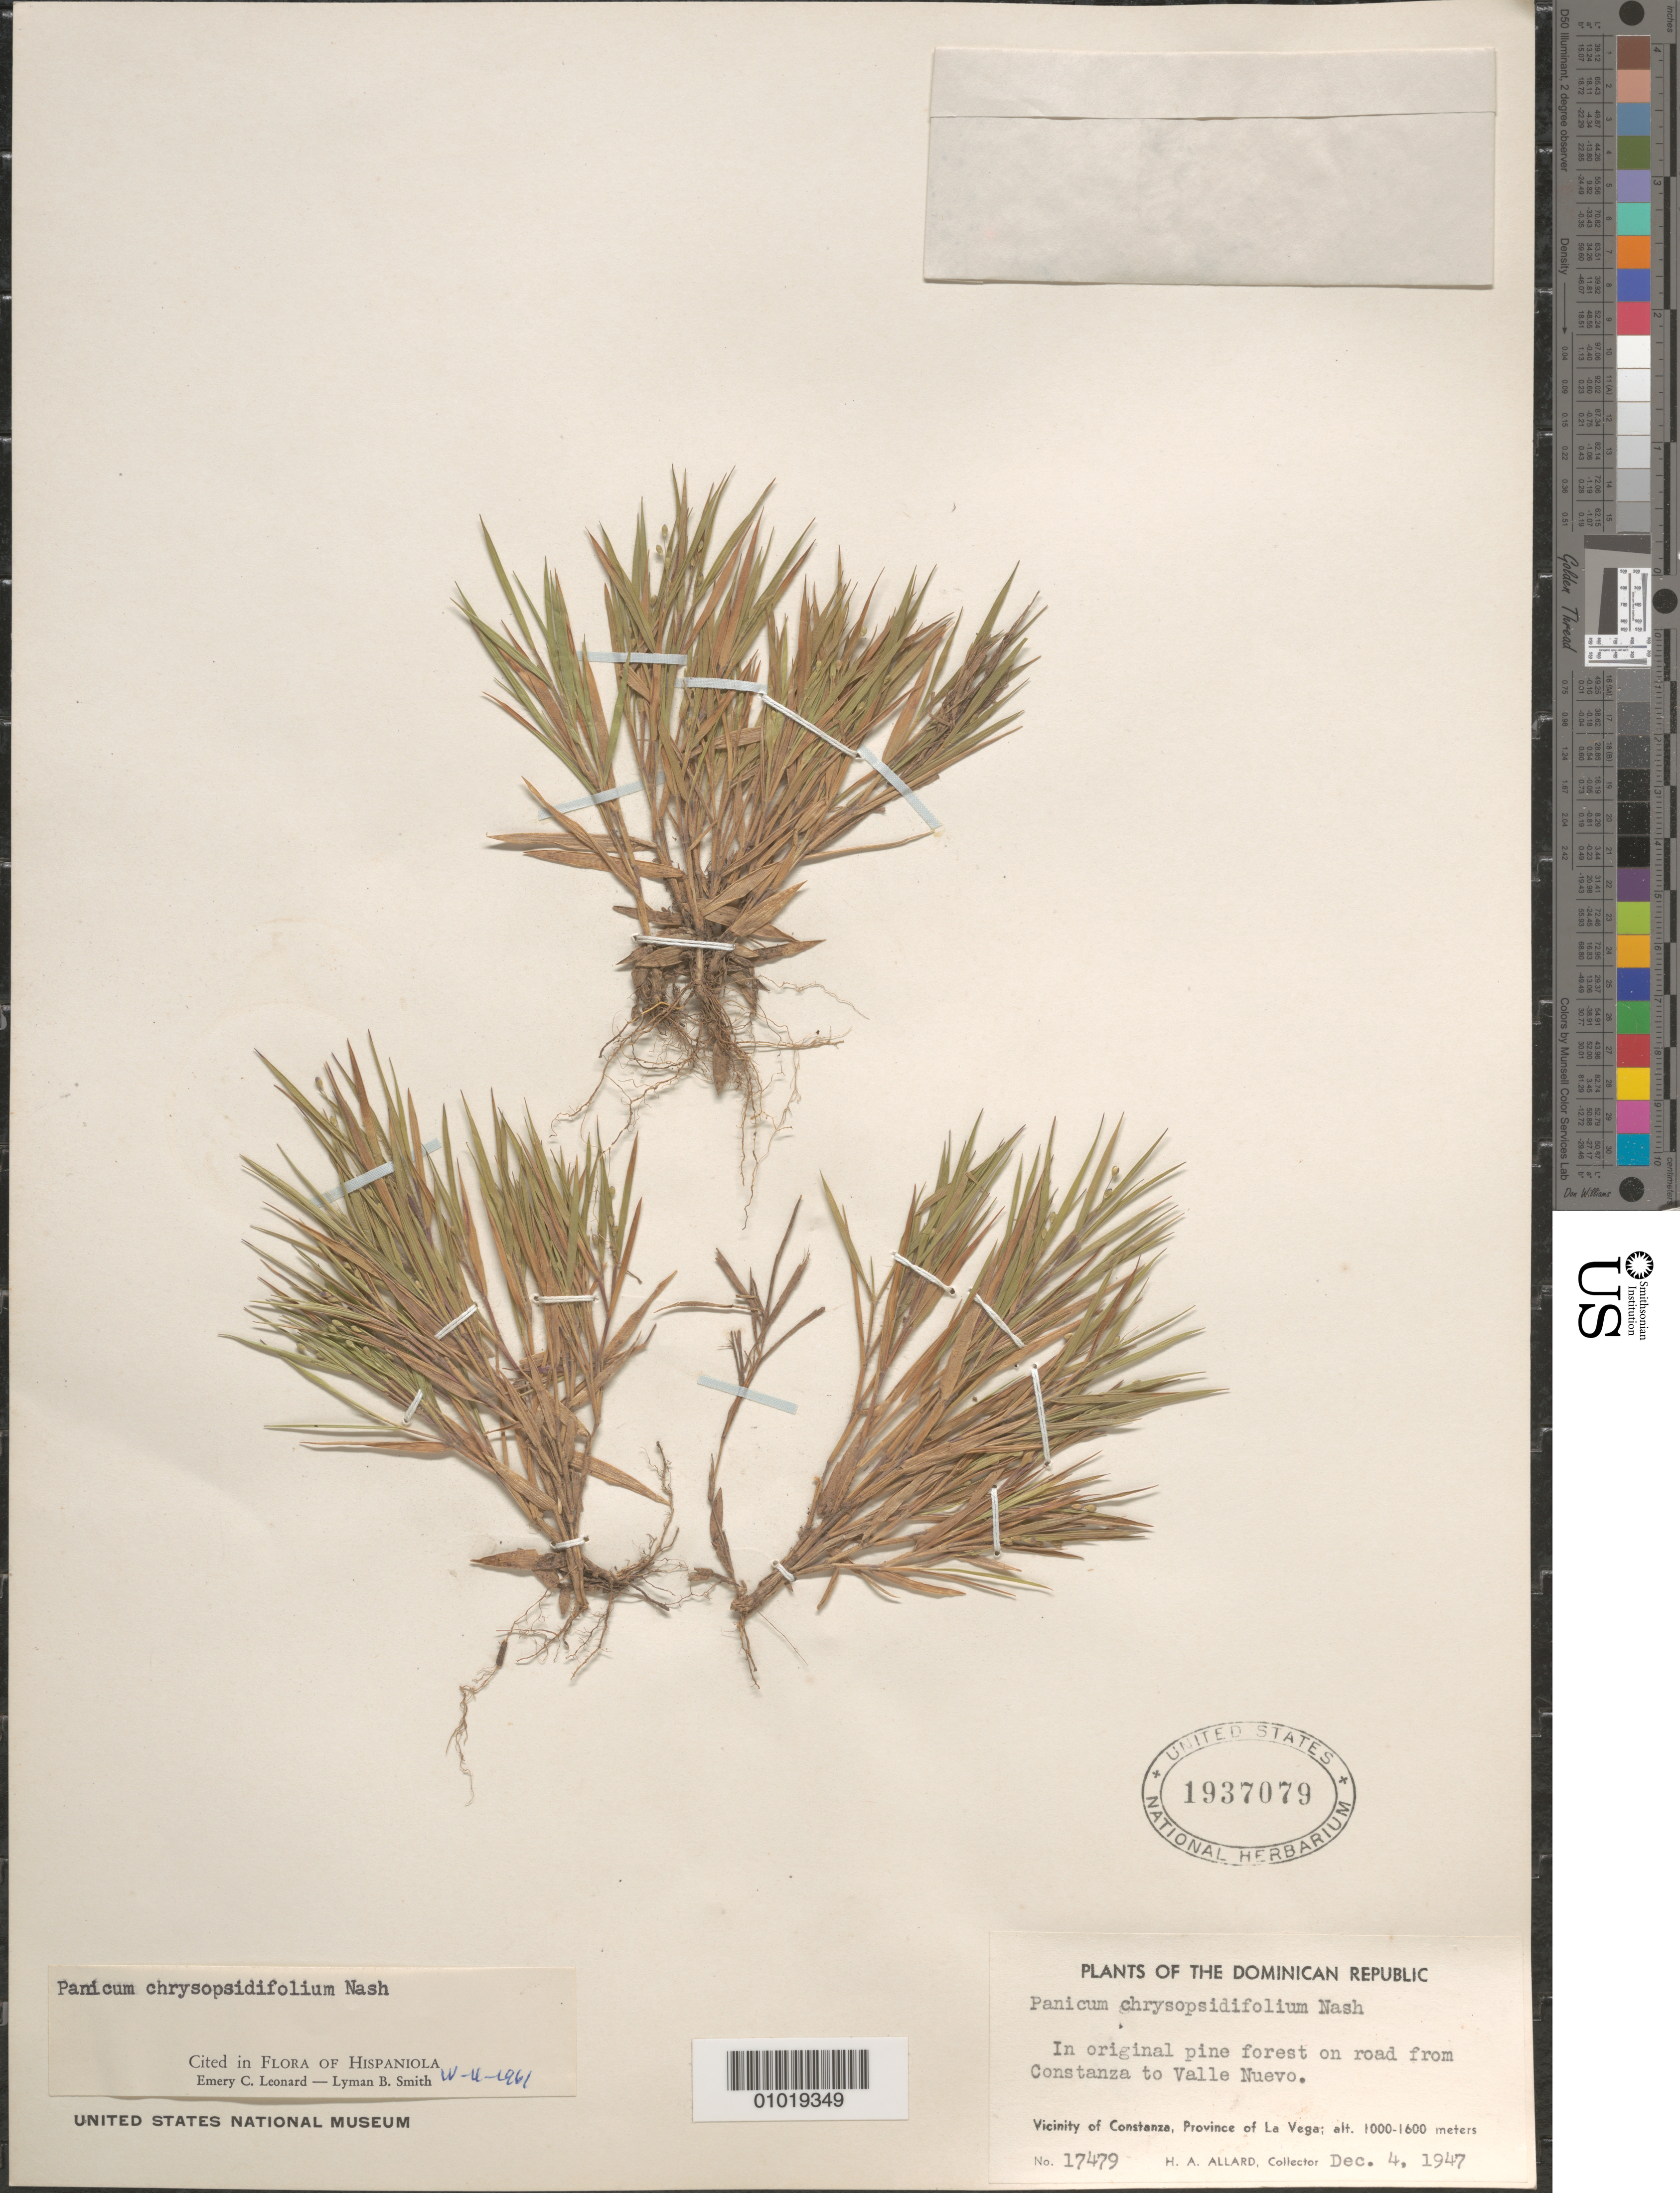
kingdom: Plantae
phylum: Tracheophyta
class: Liliopsida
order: Poales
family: Poaceae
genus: Panicum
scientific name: Panicum chrysopsidifolium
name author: Nash ex Small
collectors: H. A. Allard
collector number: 17479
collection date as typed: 04 Dec 1947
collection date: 1947-12-04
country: Dominican Republic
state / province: La Vega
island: Hispaniola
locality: In original pine forest on road from Constanza to Valle Nuevo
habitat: in original pine forest on road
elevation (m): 1000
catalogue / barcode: US 1937079